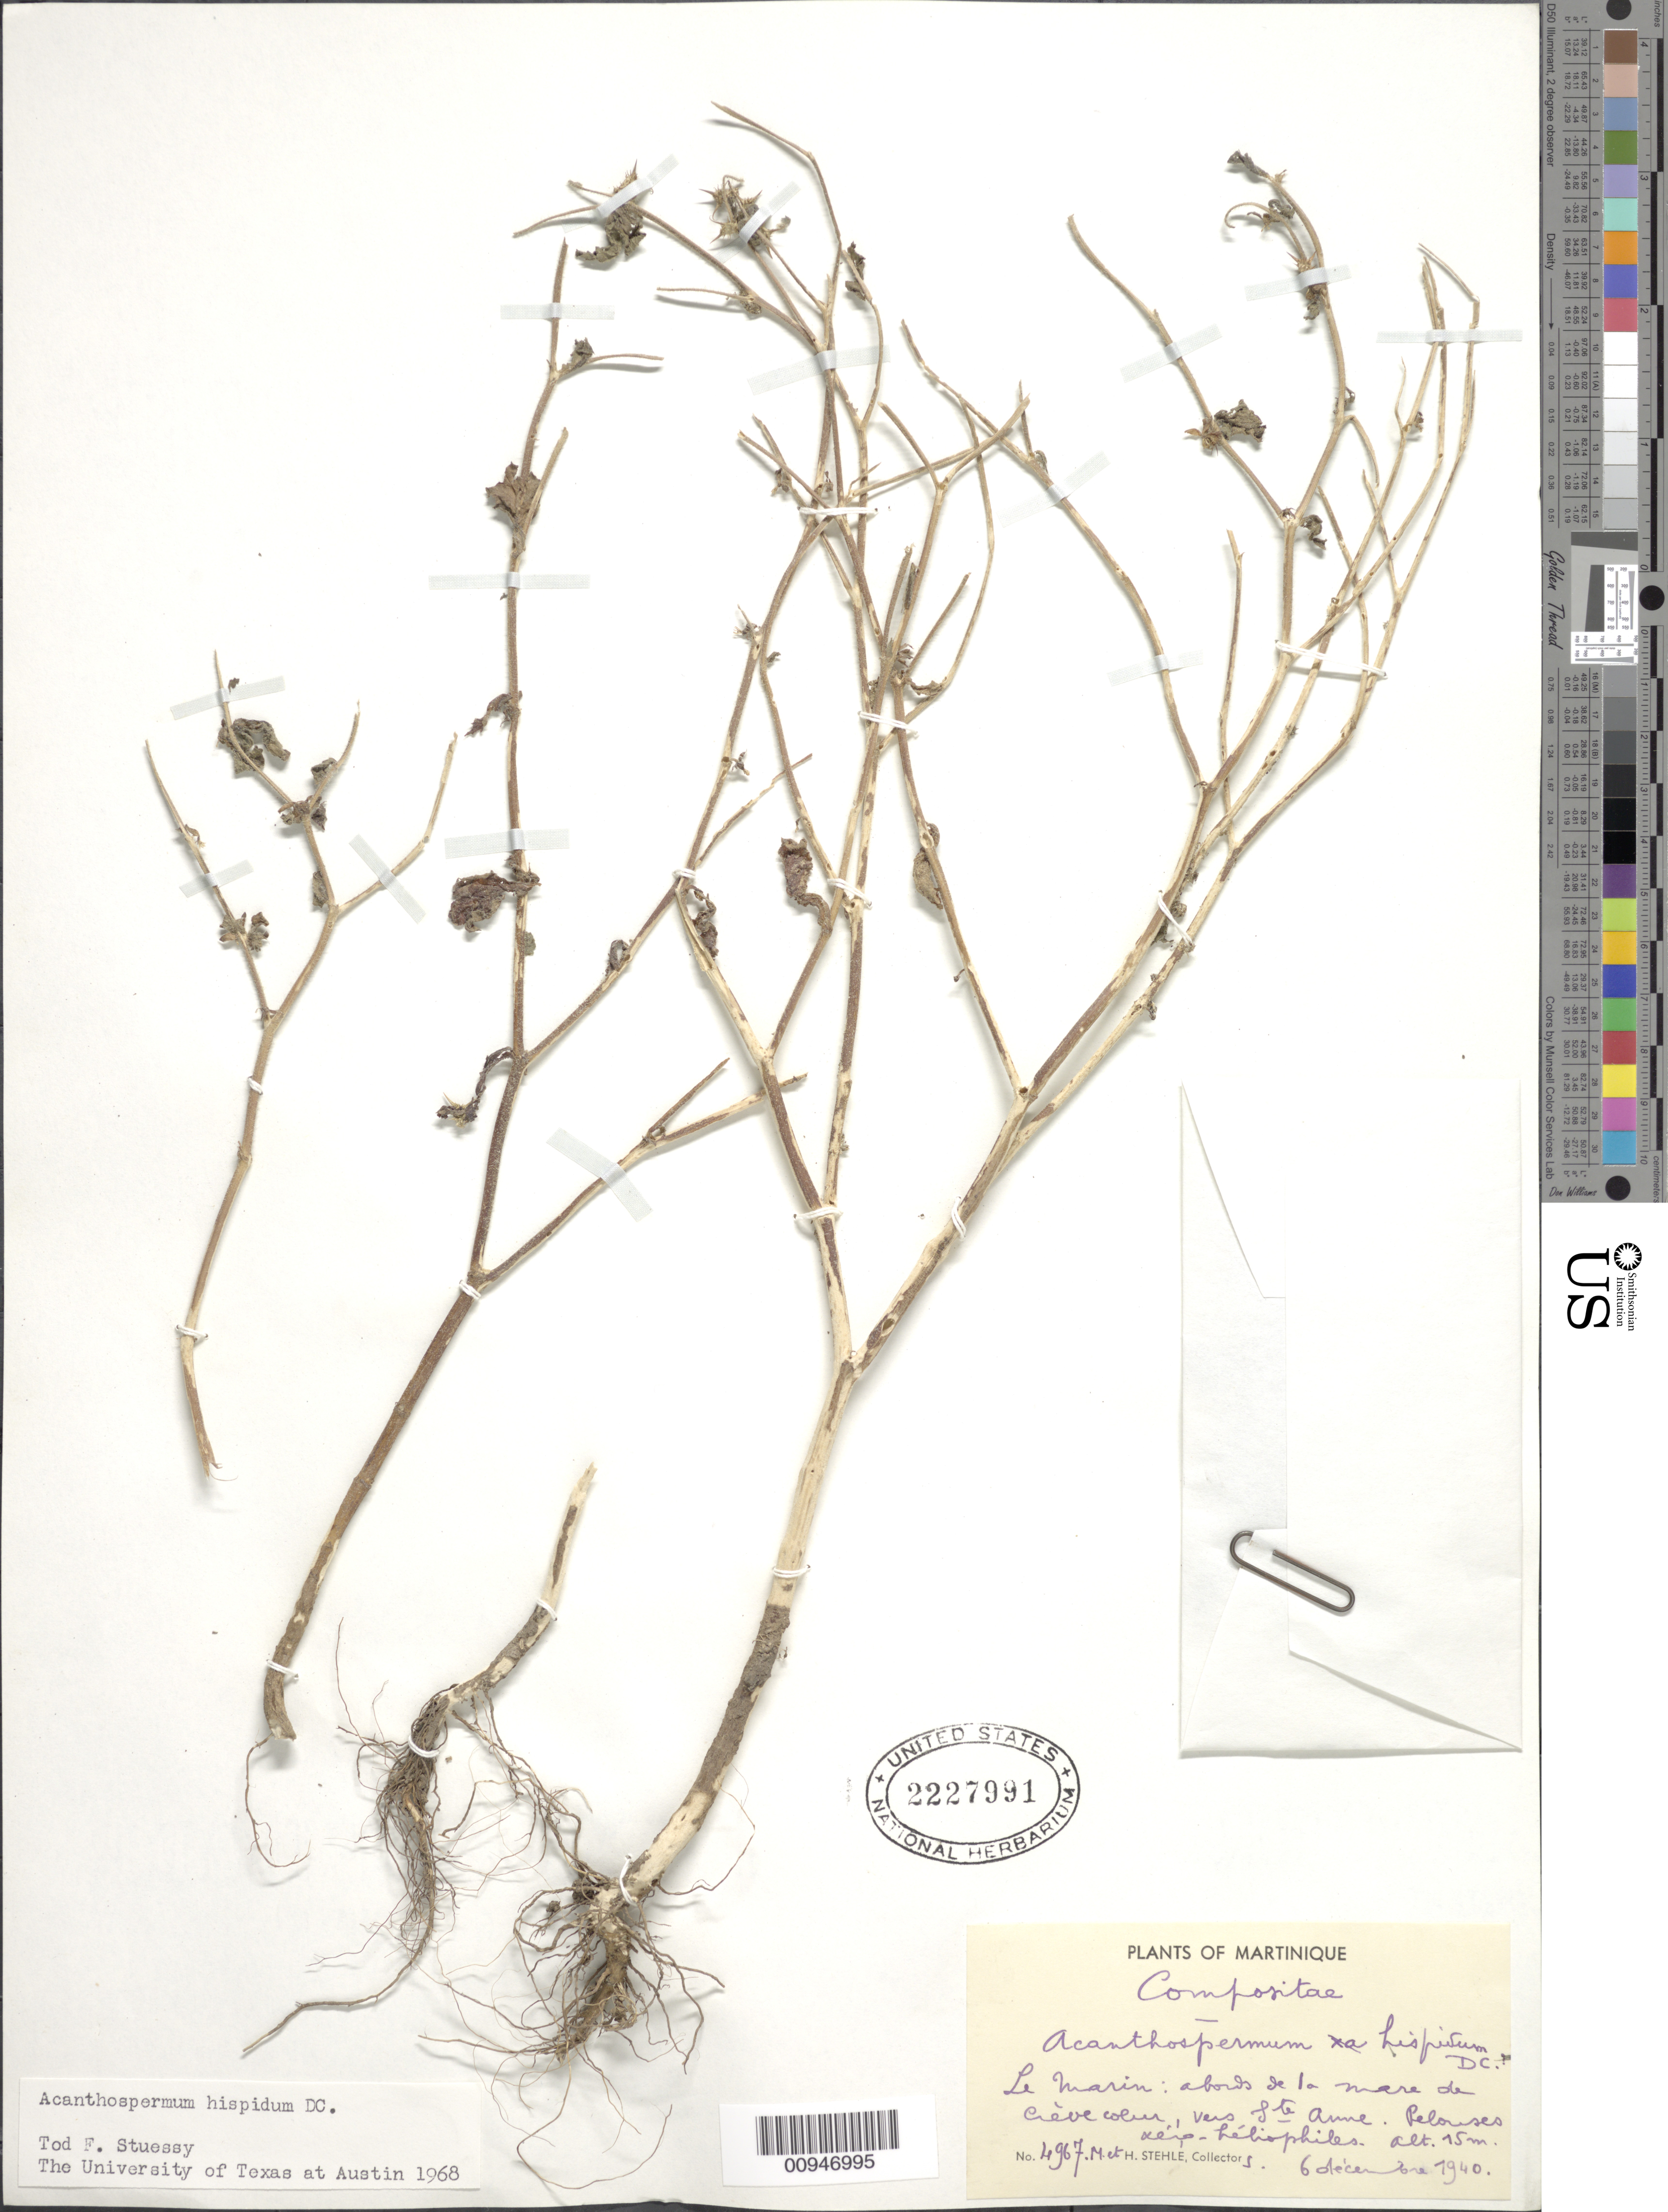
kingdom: Plantae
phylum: Tracheophyta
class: Magnoliopsida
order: Asterales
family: Asteraceae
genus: Acanthospermum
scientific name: Acanthospermum hispidum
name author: DC.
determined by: Stuessy, T. F.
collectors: H. Stehlé & M. Stehlé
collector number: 4967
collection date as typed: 06 Dec 1940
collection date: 1940-12-06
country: Martinique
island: Martinique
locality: Le Marion, a bord de la nare de Créve colur, vers St. Anne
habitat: "xérs, heliophiles"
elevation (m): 15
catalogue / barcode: US 2227991